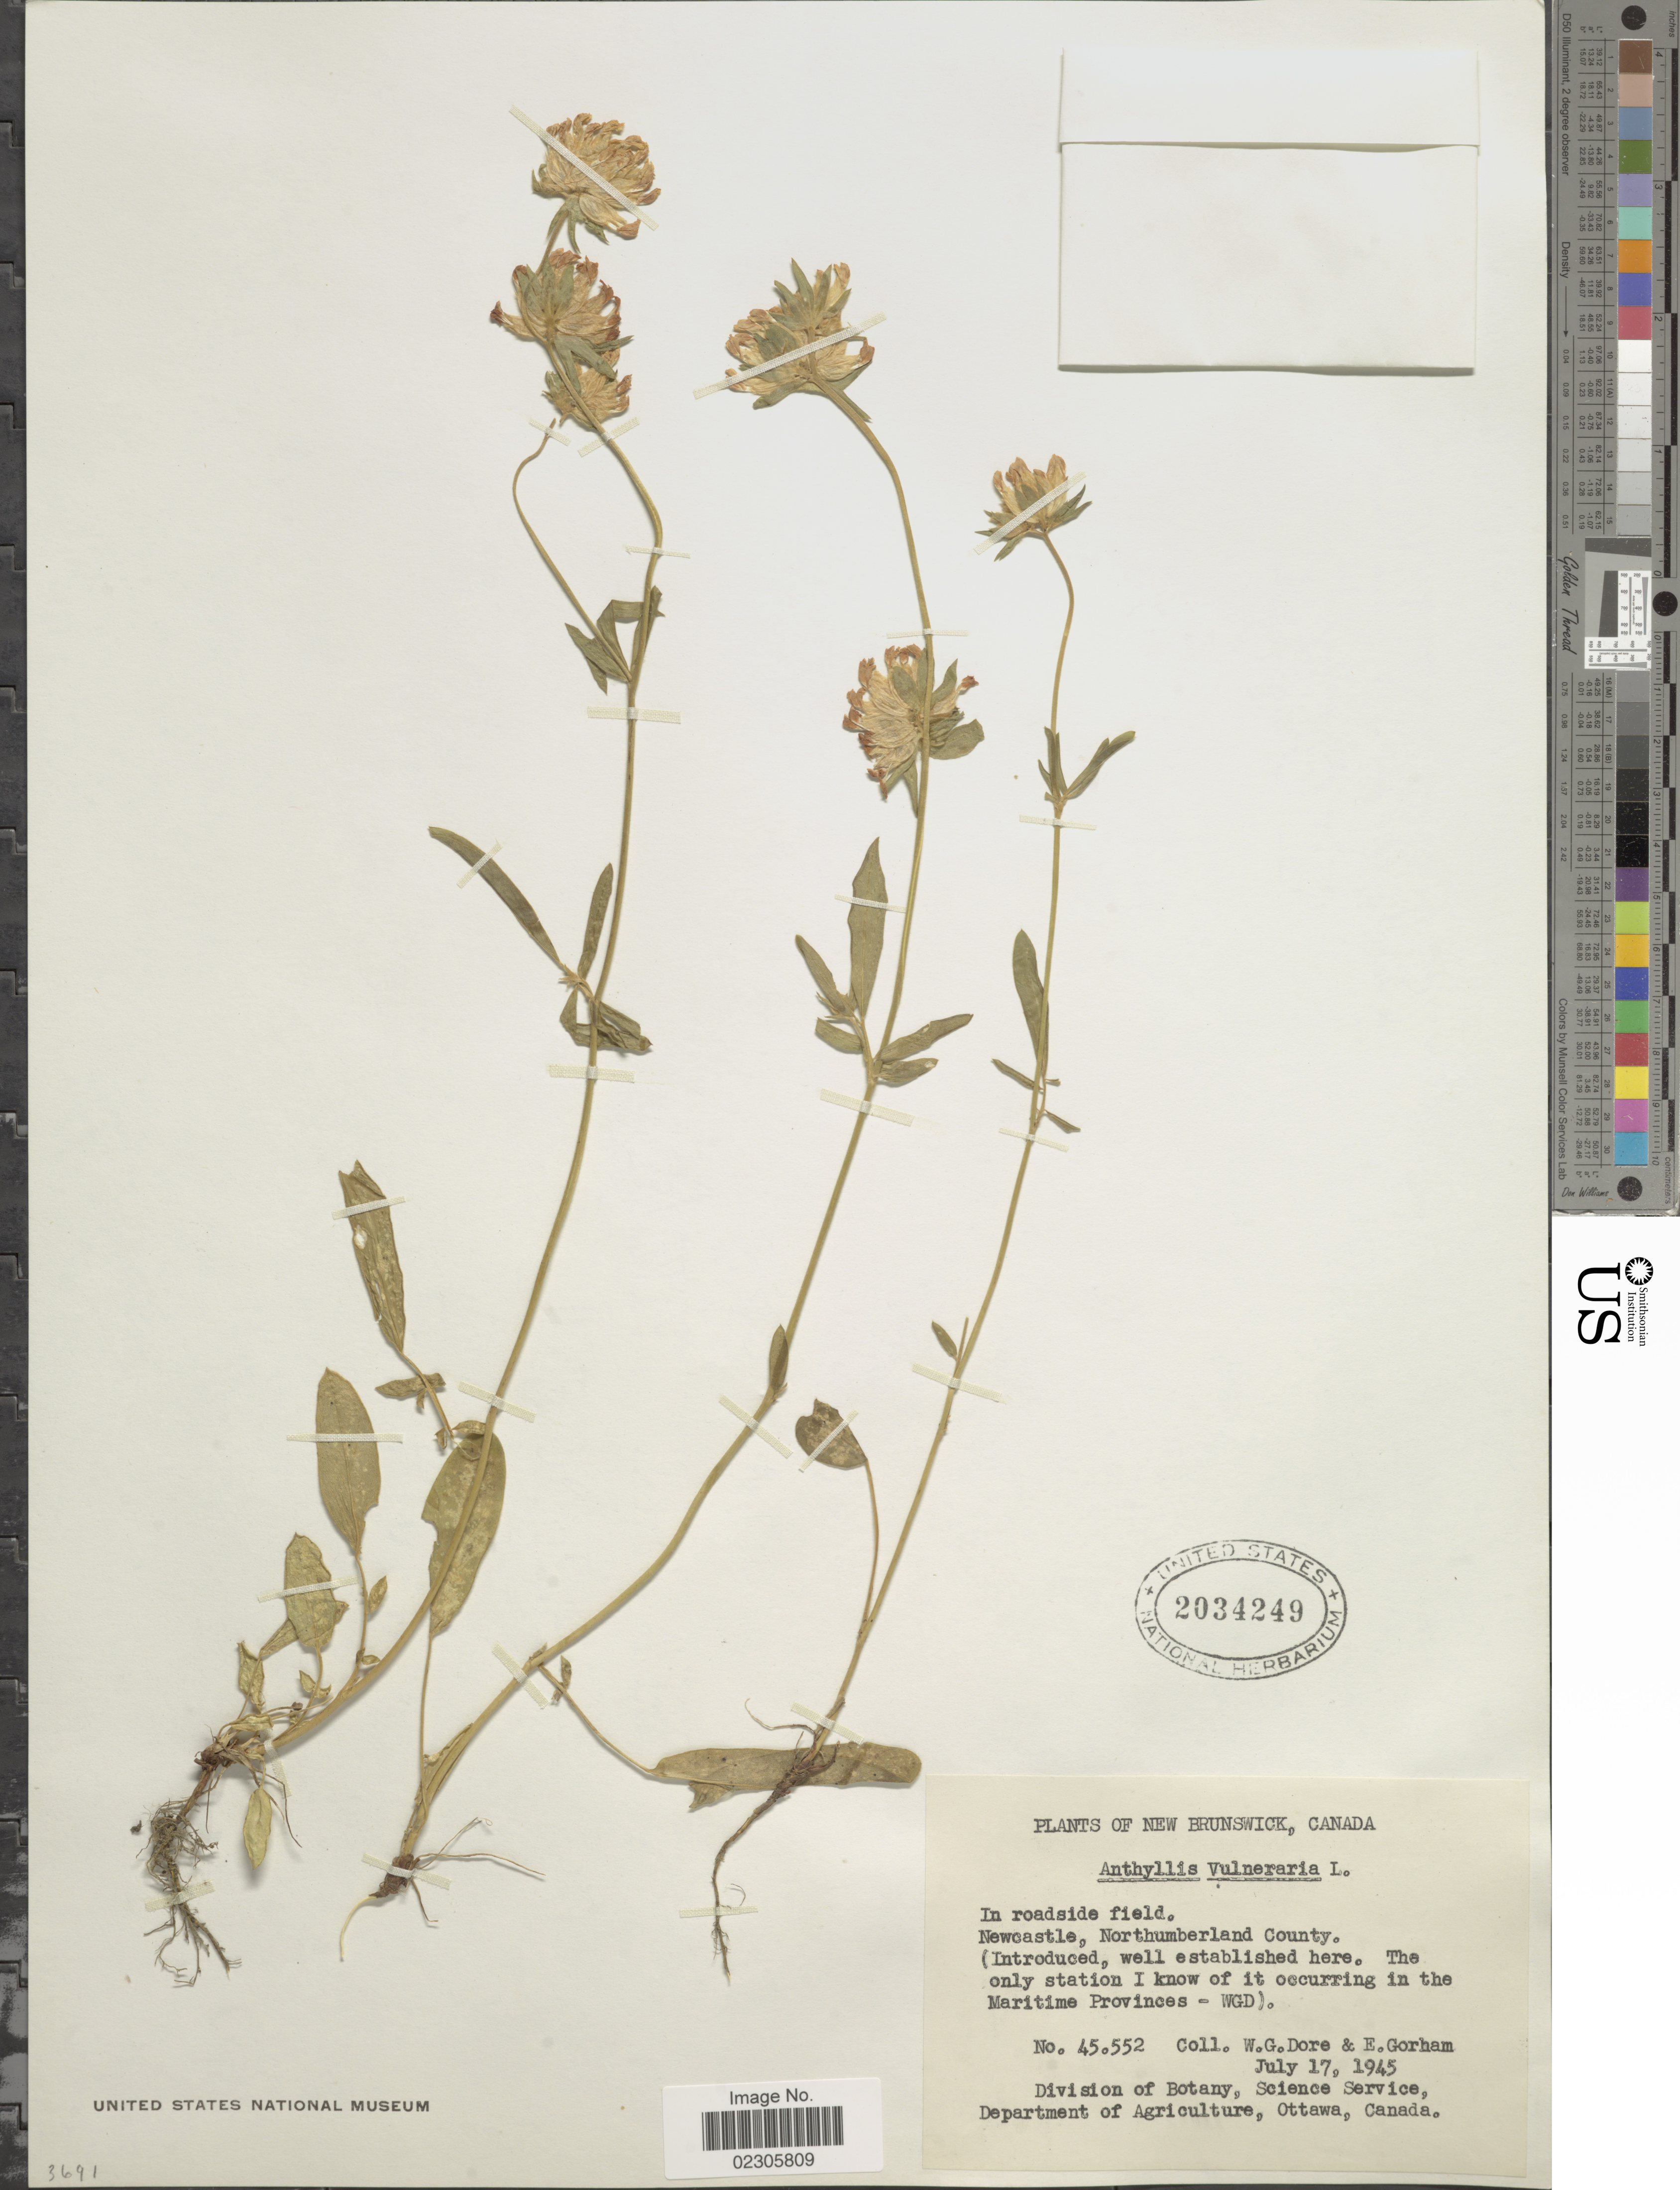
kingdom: Plantae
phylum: Tracheophyta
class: Magnoliopsida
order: Fabales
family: Fabaceae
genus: Anthyllis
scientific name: Anthyllis vulneraria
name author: L.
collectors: W. Dore & E. Gorham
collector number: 45552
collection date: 1945-07-17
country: Canada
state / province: New Brunswick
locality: Newcastle, Northumberland County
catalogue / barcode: US 2034249